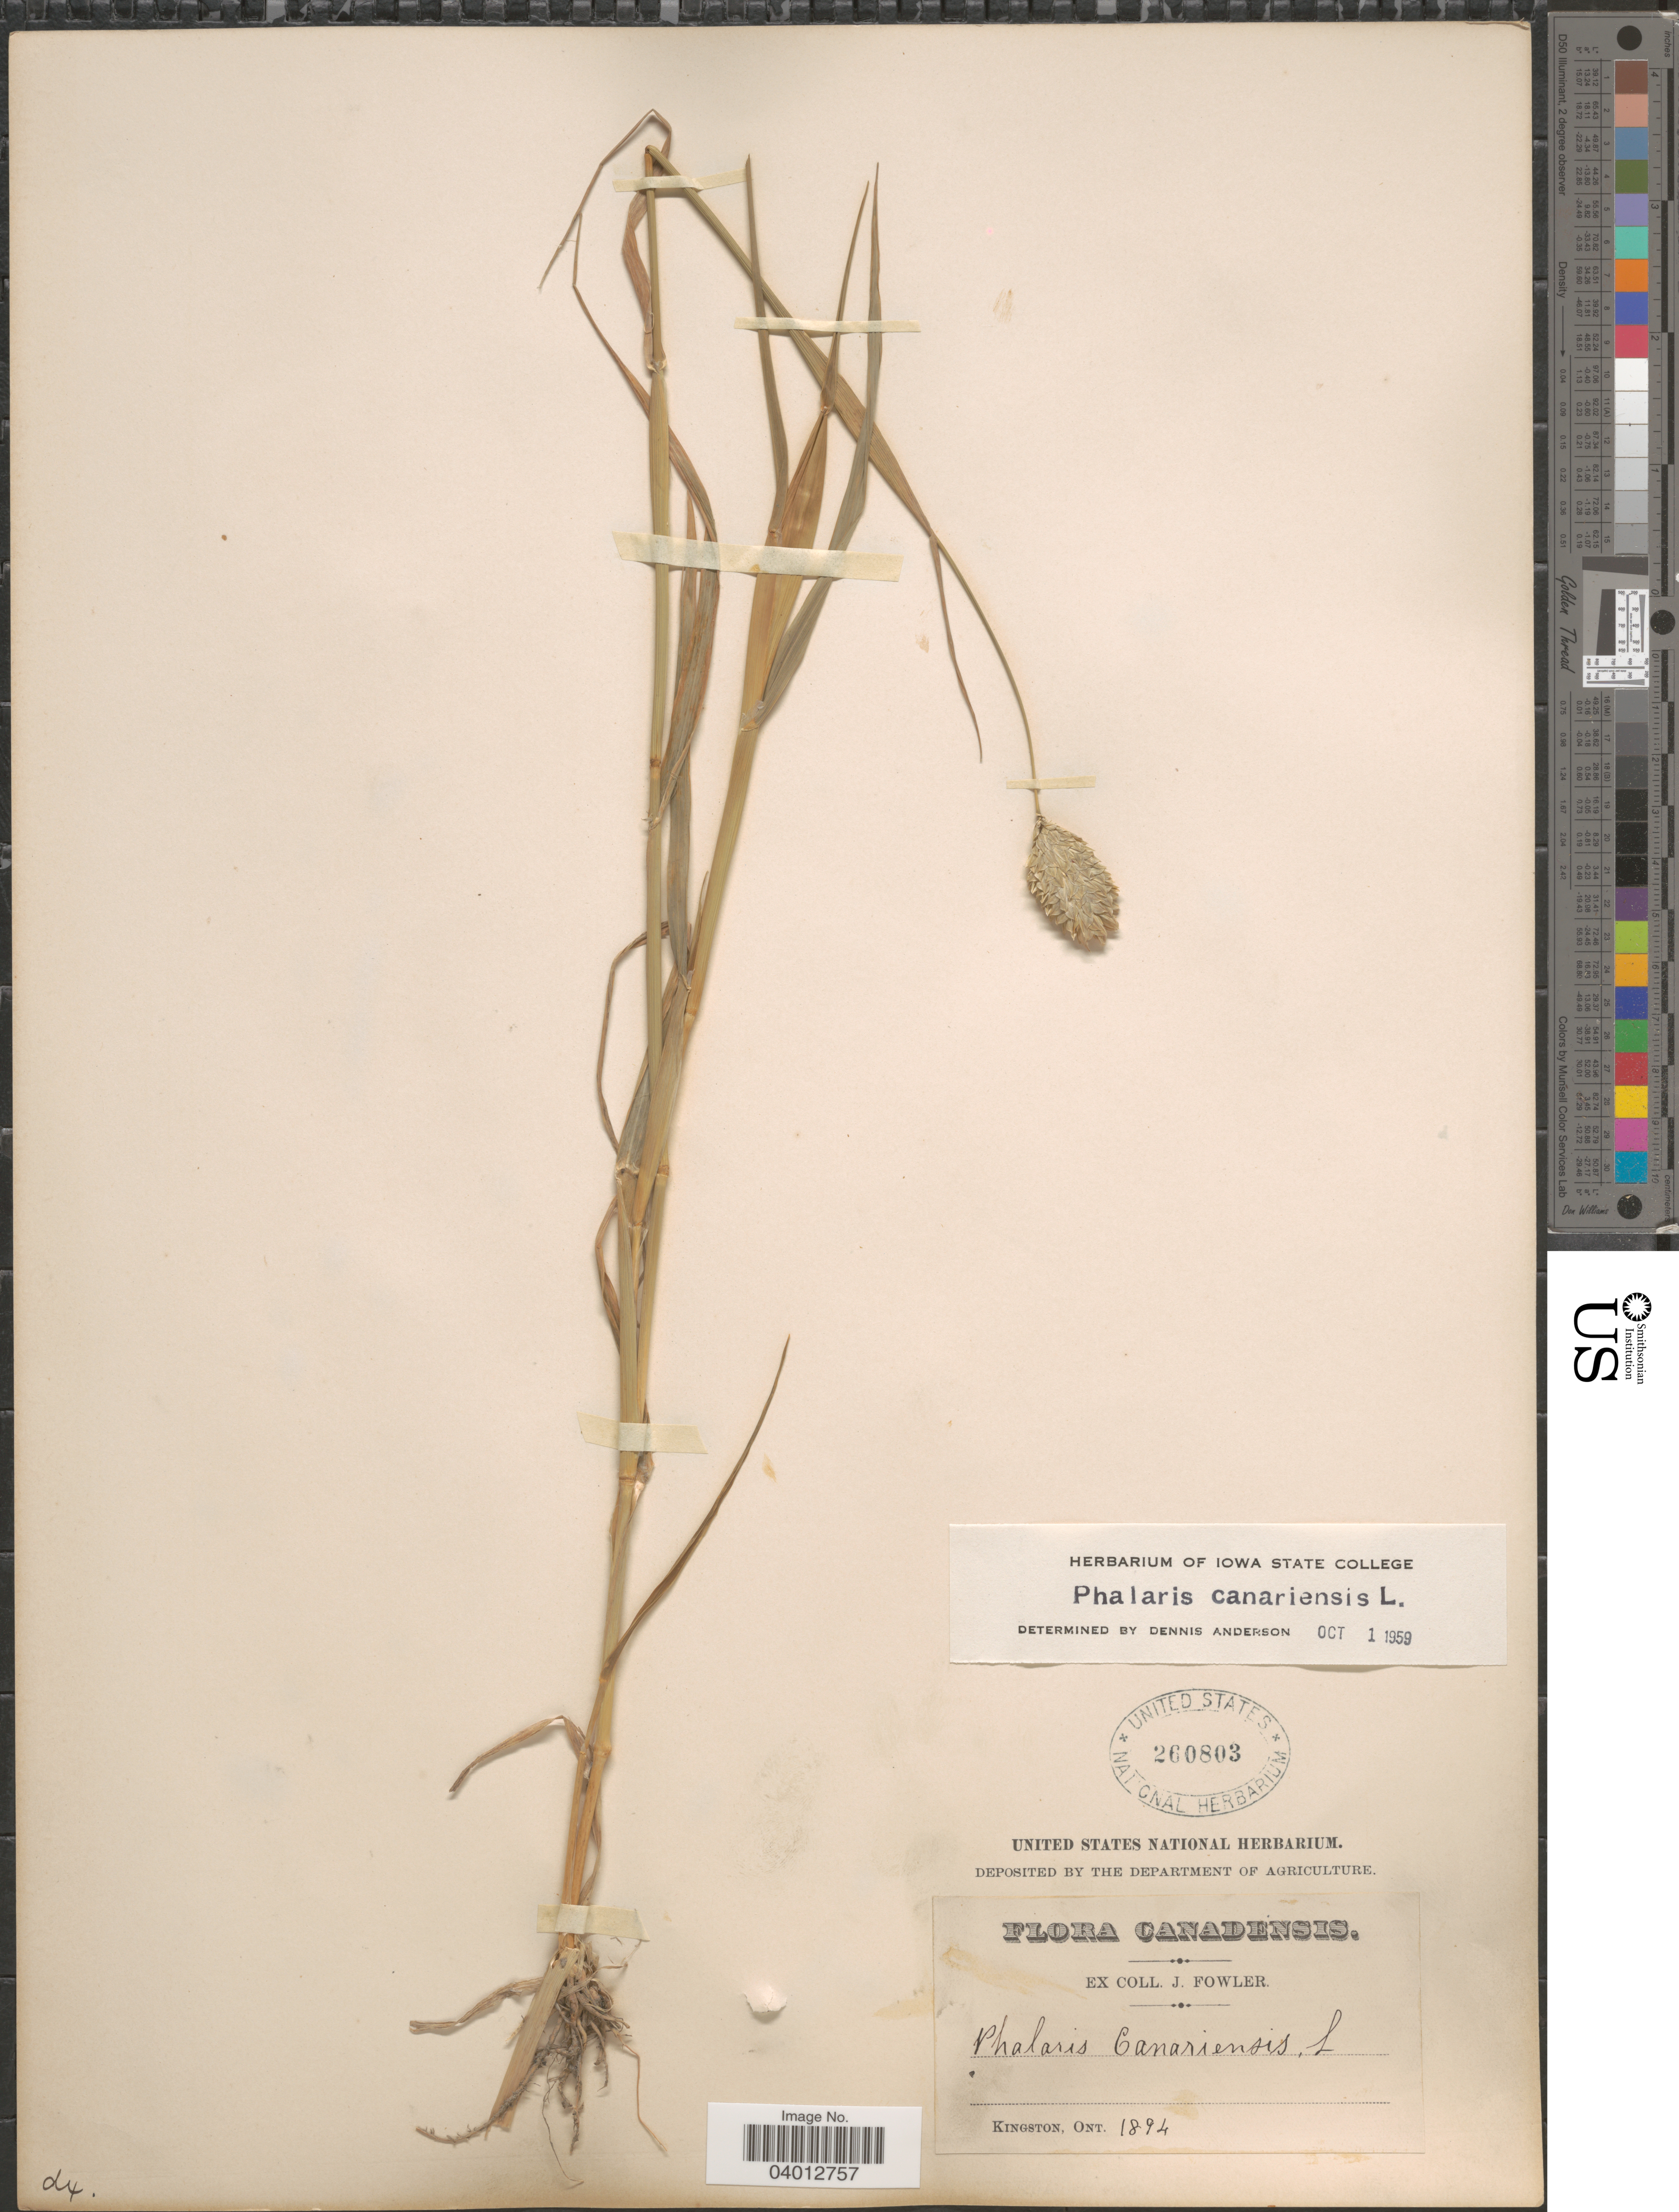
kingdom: Plantae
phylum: Tracheophyta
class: Liliopsida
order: Poales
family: Poaceae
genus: Phalaris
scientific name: Phalaris canariensis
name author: L.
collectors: J. Fowler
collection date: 1894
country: Canada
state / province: Ontario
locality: Kingston.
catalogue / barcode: US 260803